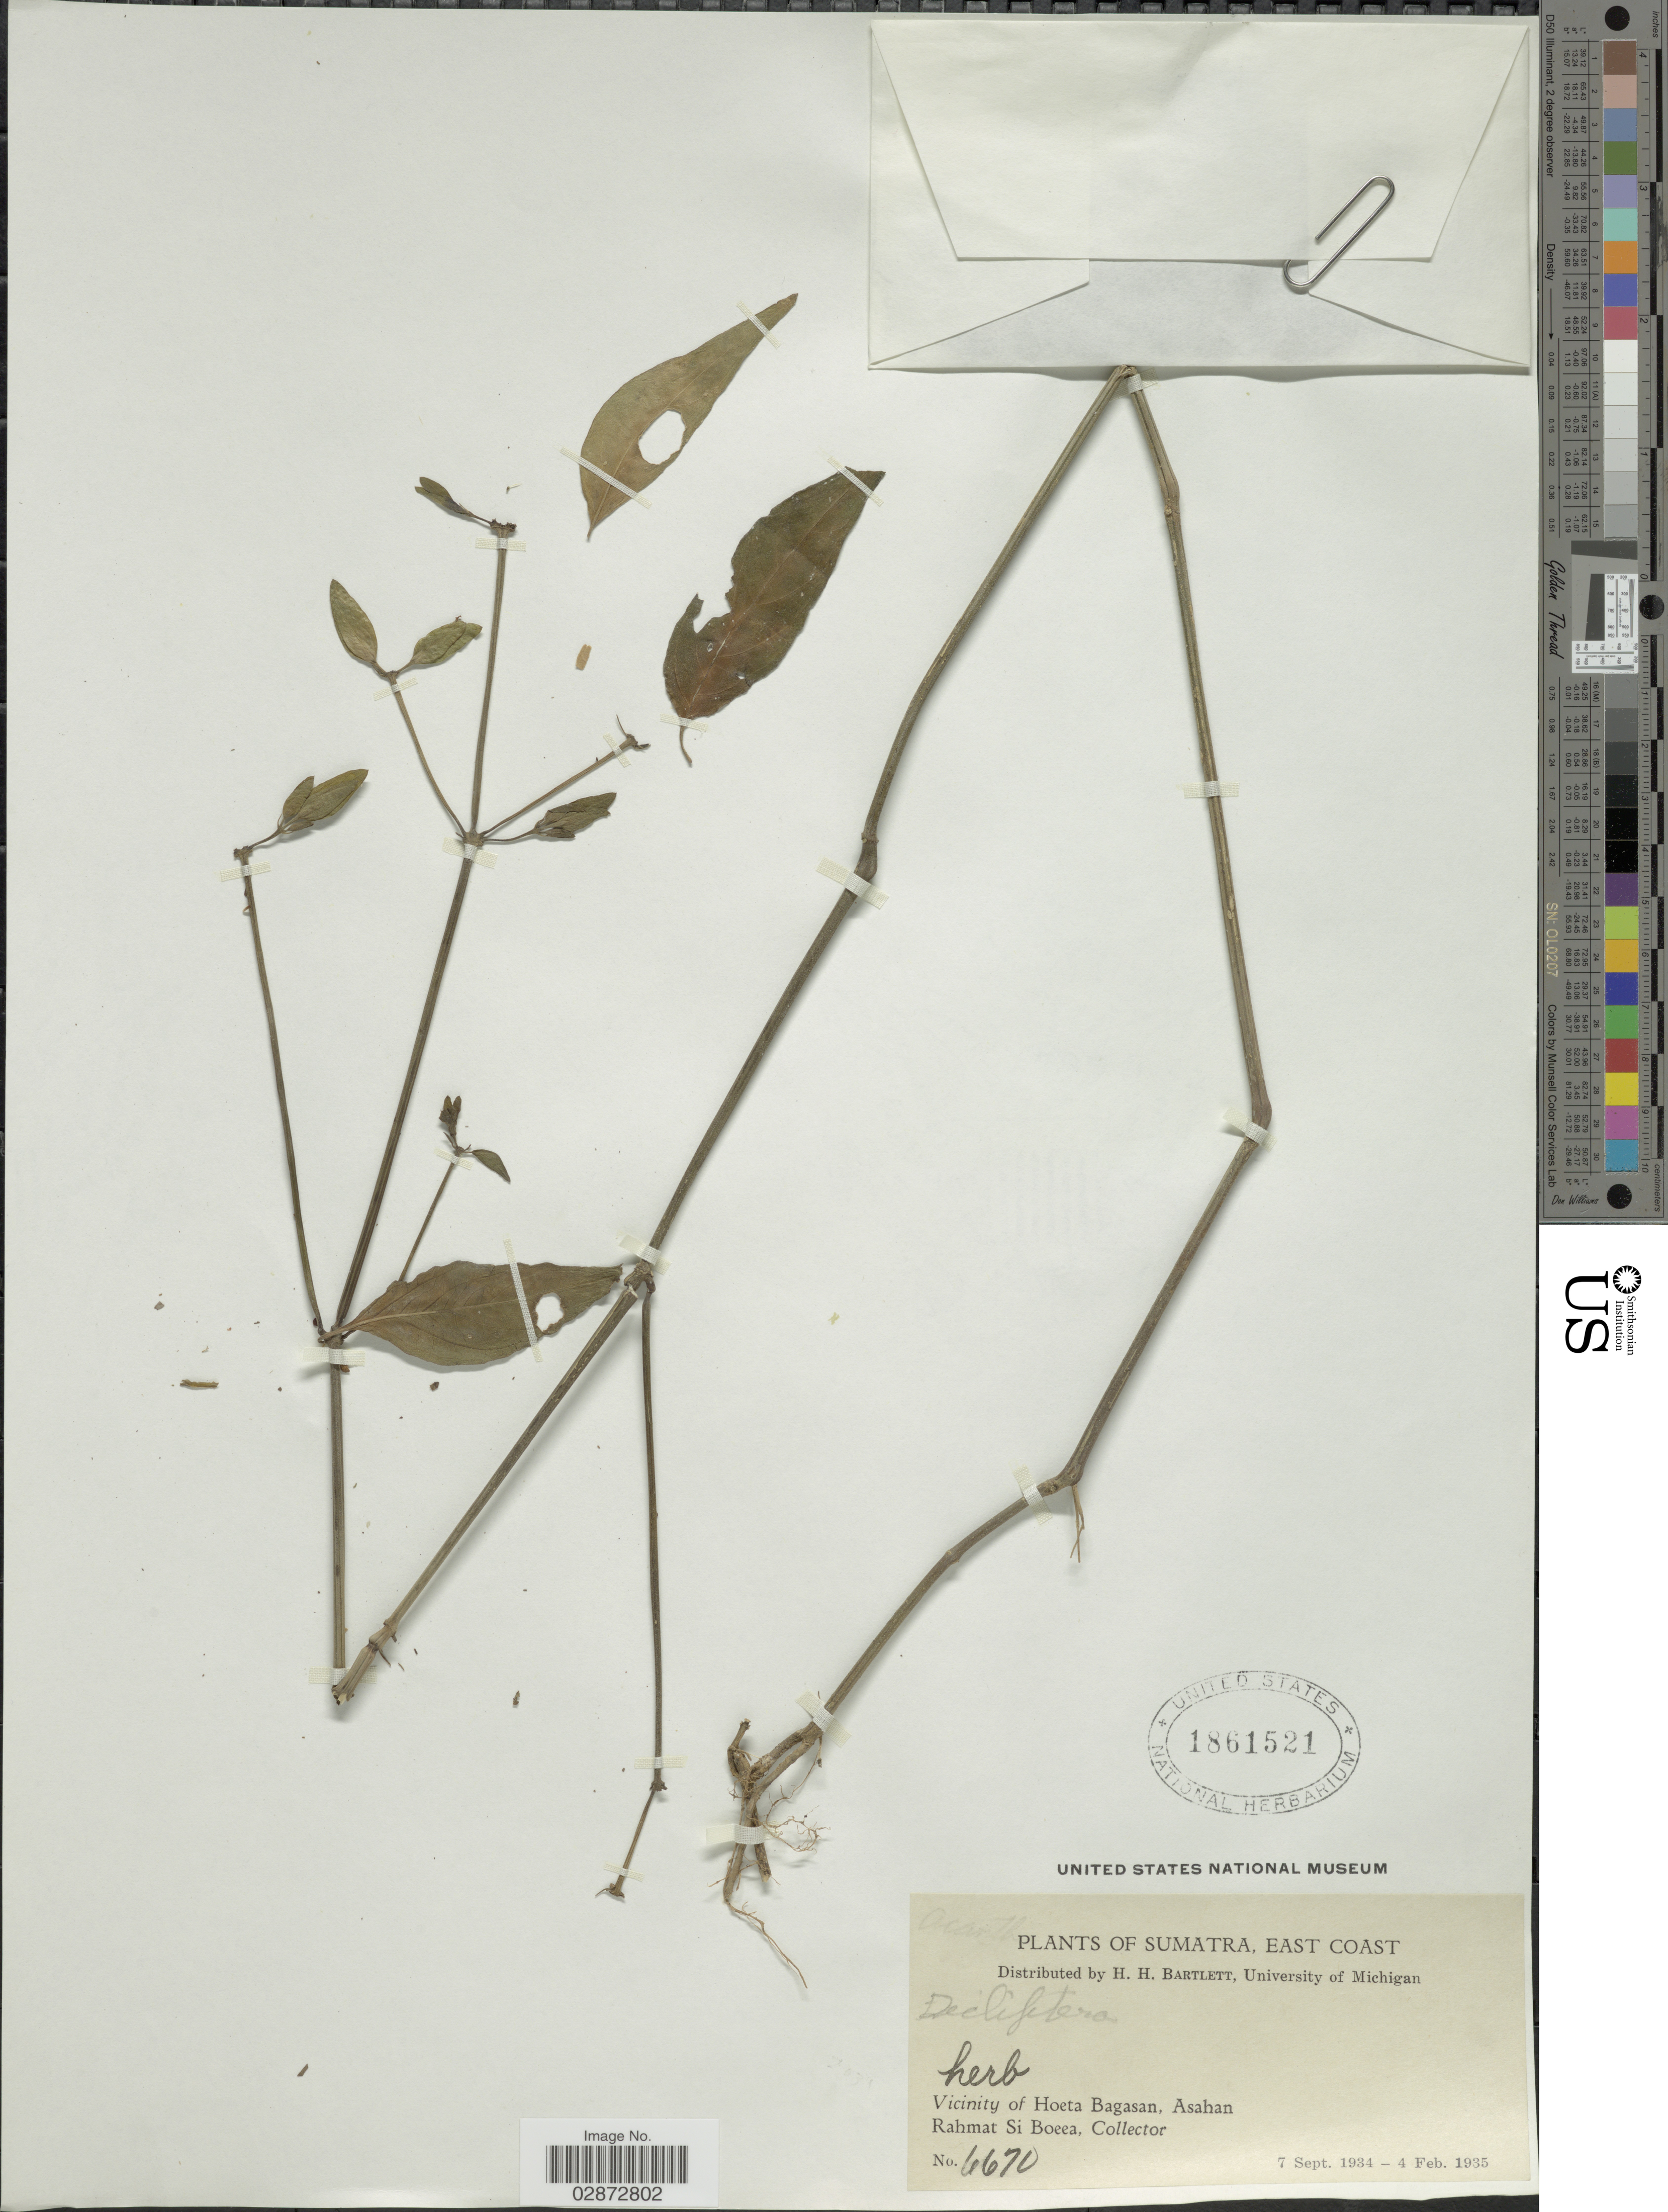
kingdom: Plantae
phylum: Tracheophyta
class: Magnoliopsida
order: Lamiales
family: Acanthaceae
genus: Dicliptera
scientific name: Dicliptera sp.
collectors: Rahmat Si Boeea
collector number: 6670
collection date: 1934-09-07/1935-02-04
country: Indonesia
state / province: Sumatra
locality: East Coast, Vicinity of Hoeta Bagasan, Asahan.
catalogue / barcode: US 1861521